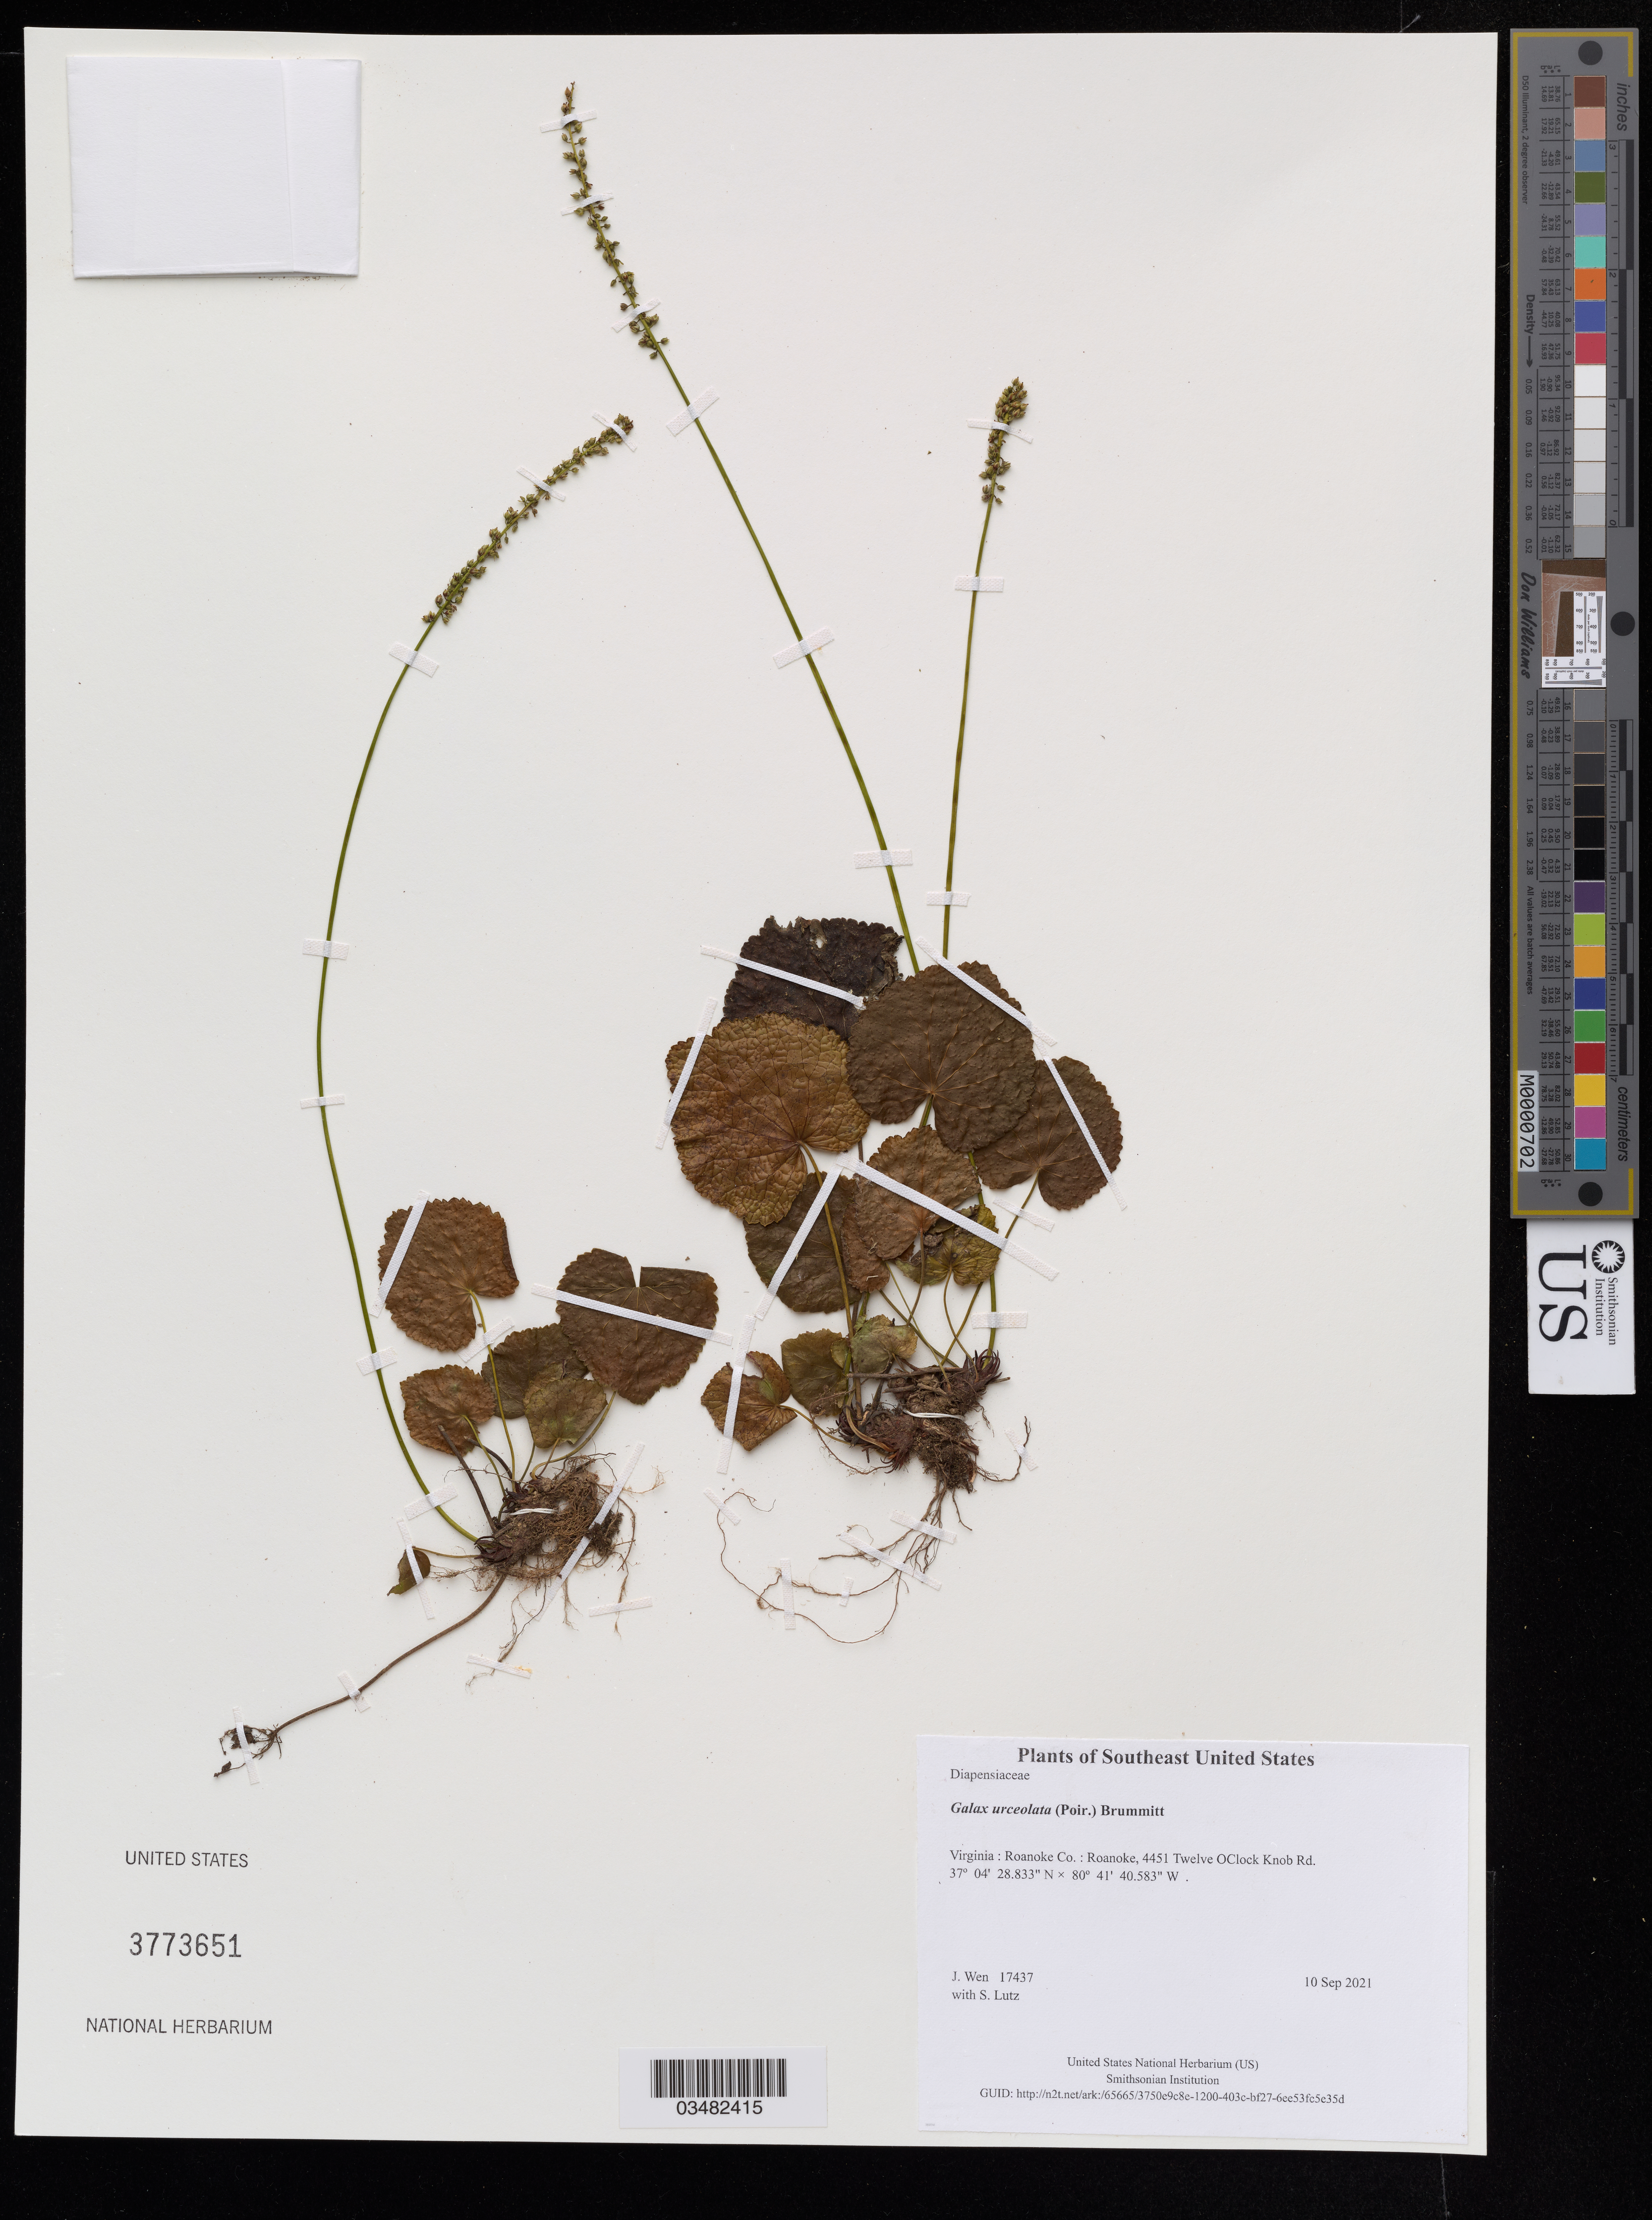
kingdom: Plantae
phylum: Tracheophyta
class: Magnoliopsida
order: Ericales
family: Diapensiaceae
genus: Galax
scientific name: Galax urceolata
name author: (Poir.) Brummitt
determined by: Wen, Jun, (BOT), Smithsonian Institution - National Museum of Natural History (UNITED STATES)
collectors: J. Wen & S. Lutz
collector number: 17437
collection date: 2021-09-10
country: United States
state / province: Virginia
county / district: Roanoke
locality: Roanoke, 4451 Twelve OClock Knob Rd.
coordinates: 37.0746759 N, 80.6946065 W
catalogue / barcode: US 3773651